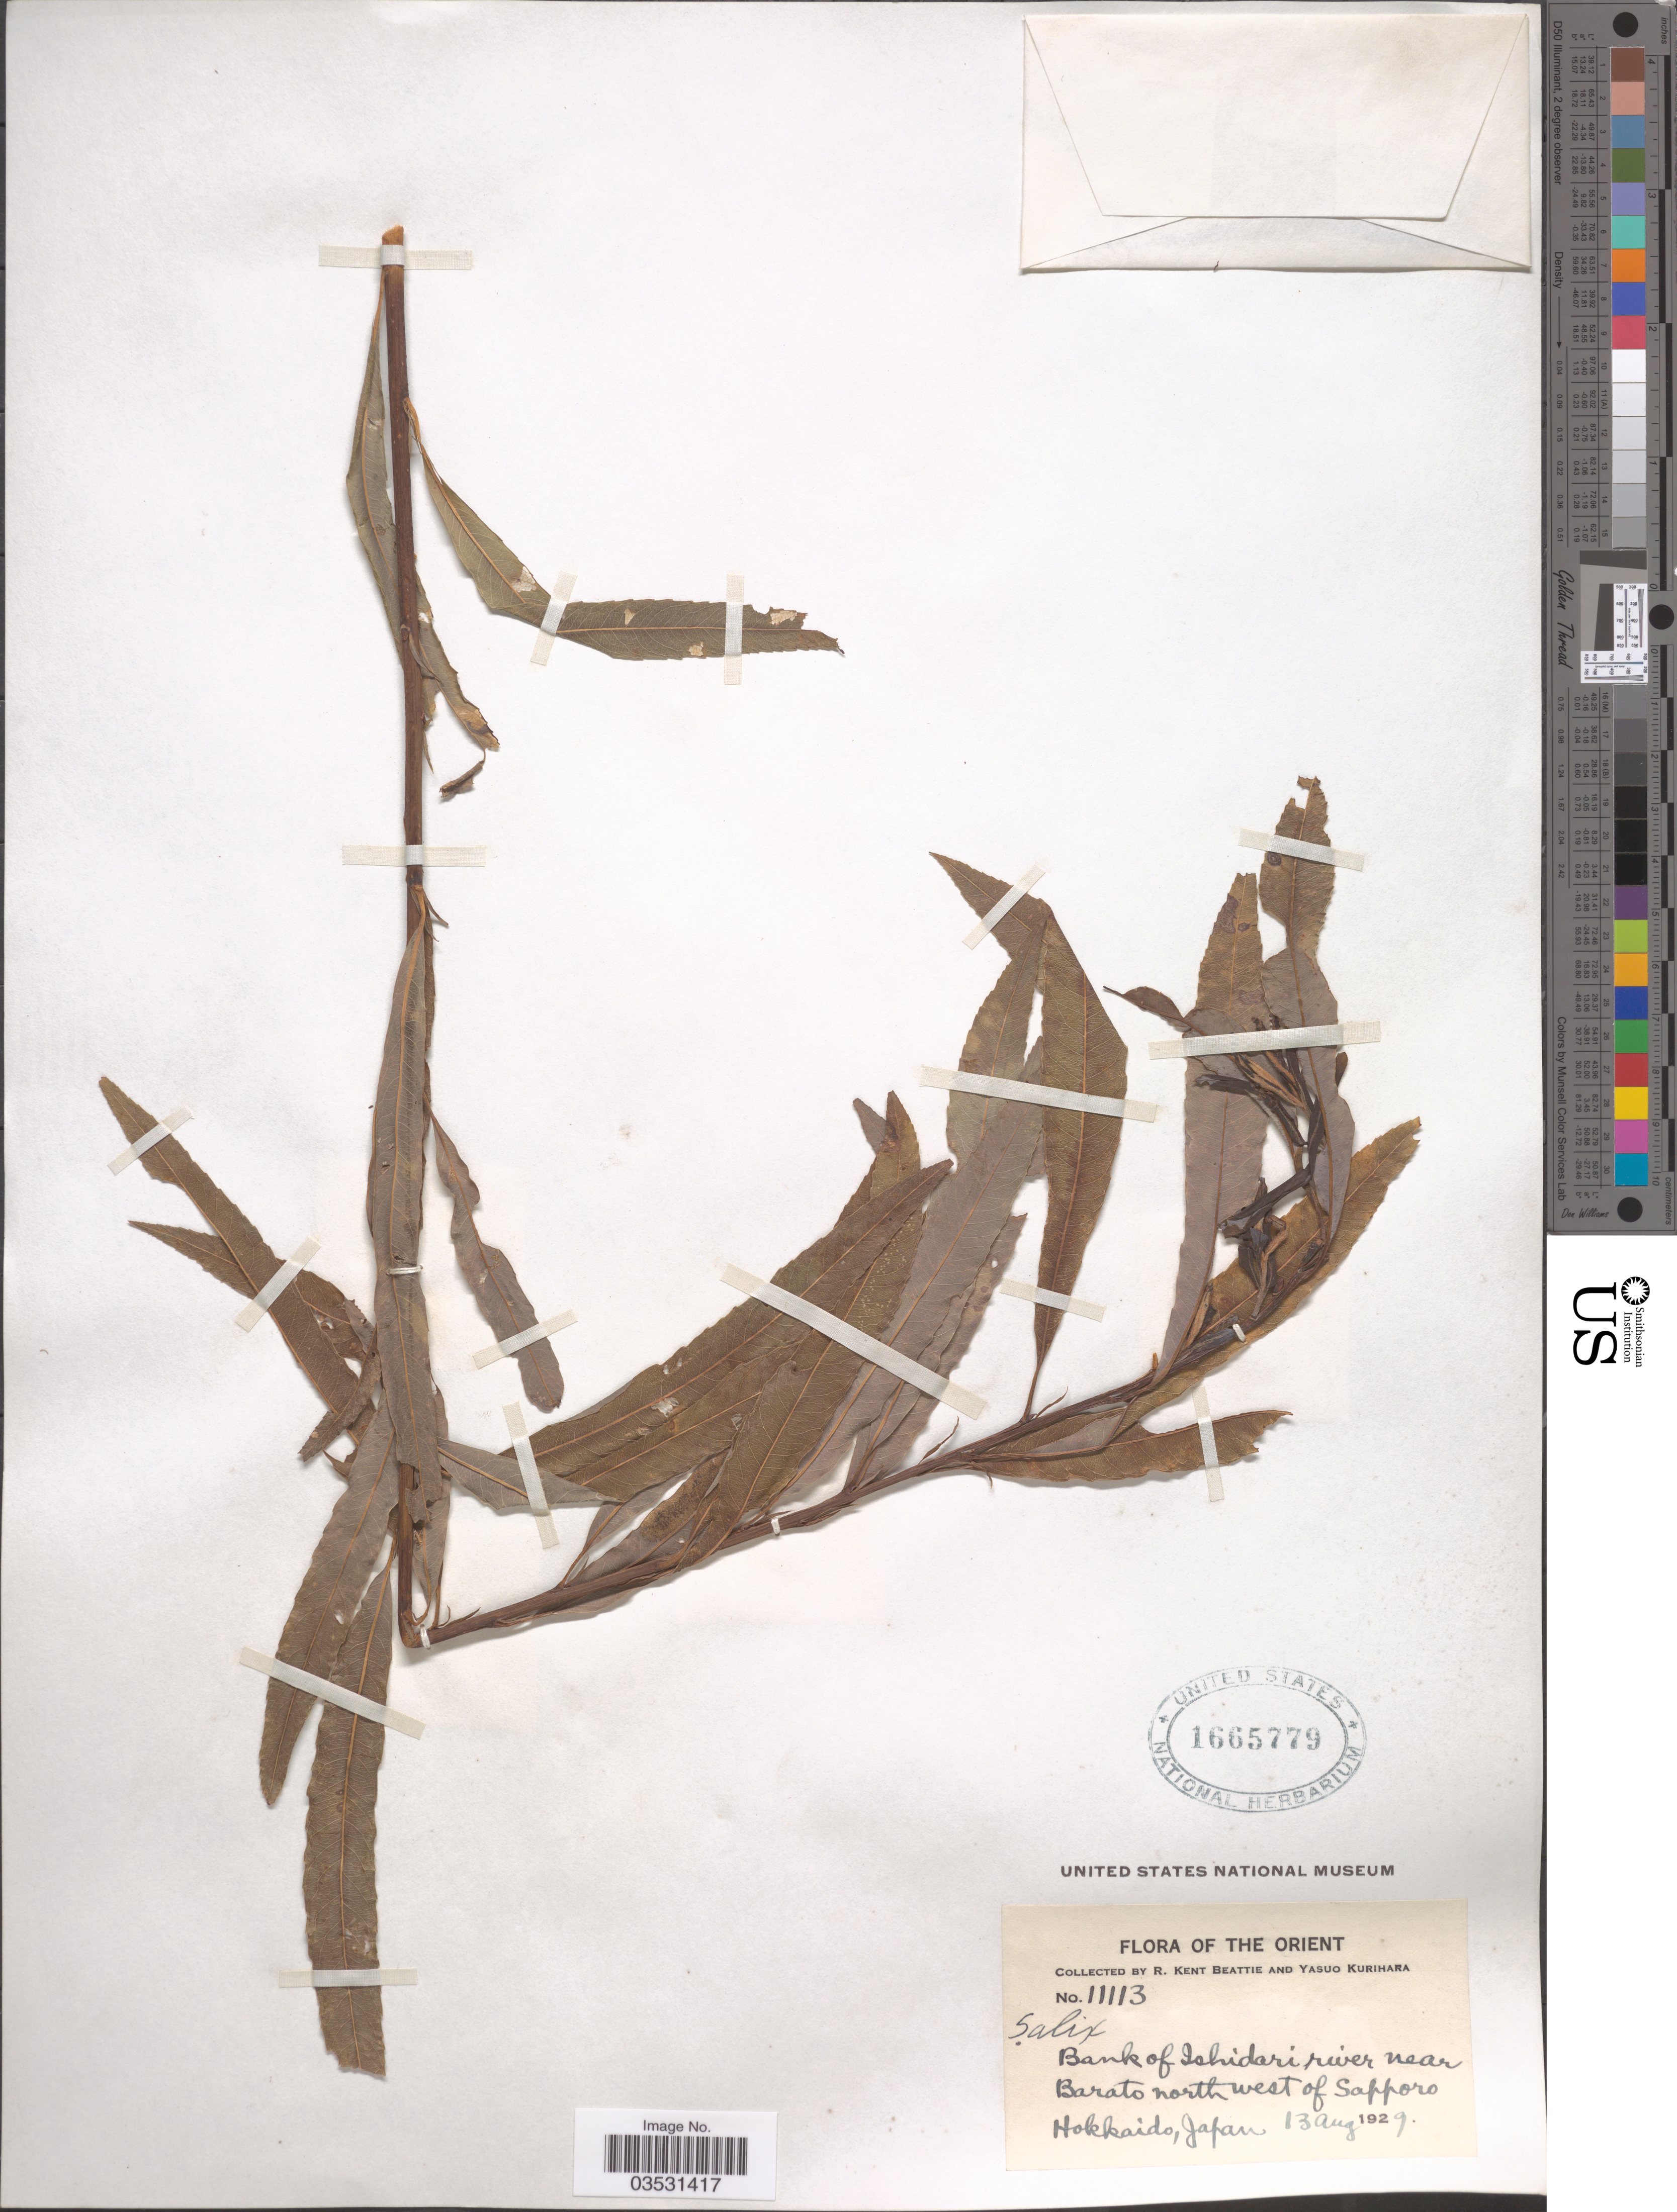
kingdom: Plantae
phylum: Tracheophyta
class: Magnoliopsida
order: Malpighiales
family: Salicaceae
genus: Salix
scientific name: Salix cordata x S. sericea Marshall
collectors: R. K. Beattie & Y. Kurihara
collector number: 11113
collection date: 1929-08-13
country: Japan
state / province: Hokkaidō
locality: The Orient. Bank of Ishidari river near Barato north west of Sapporo.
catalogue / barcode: US 1665779